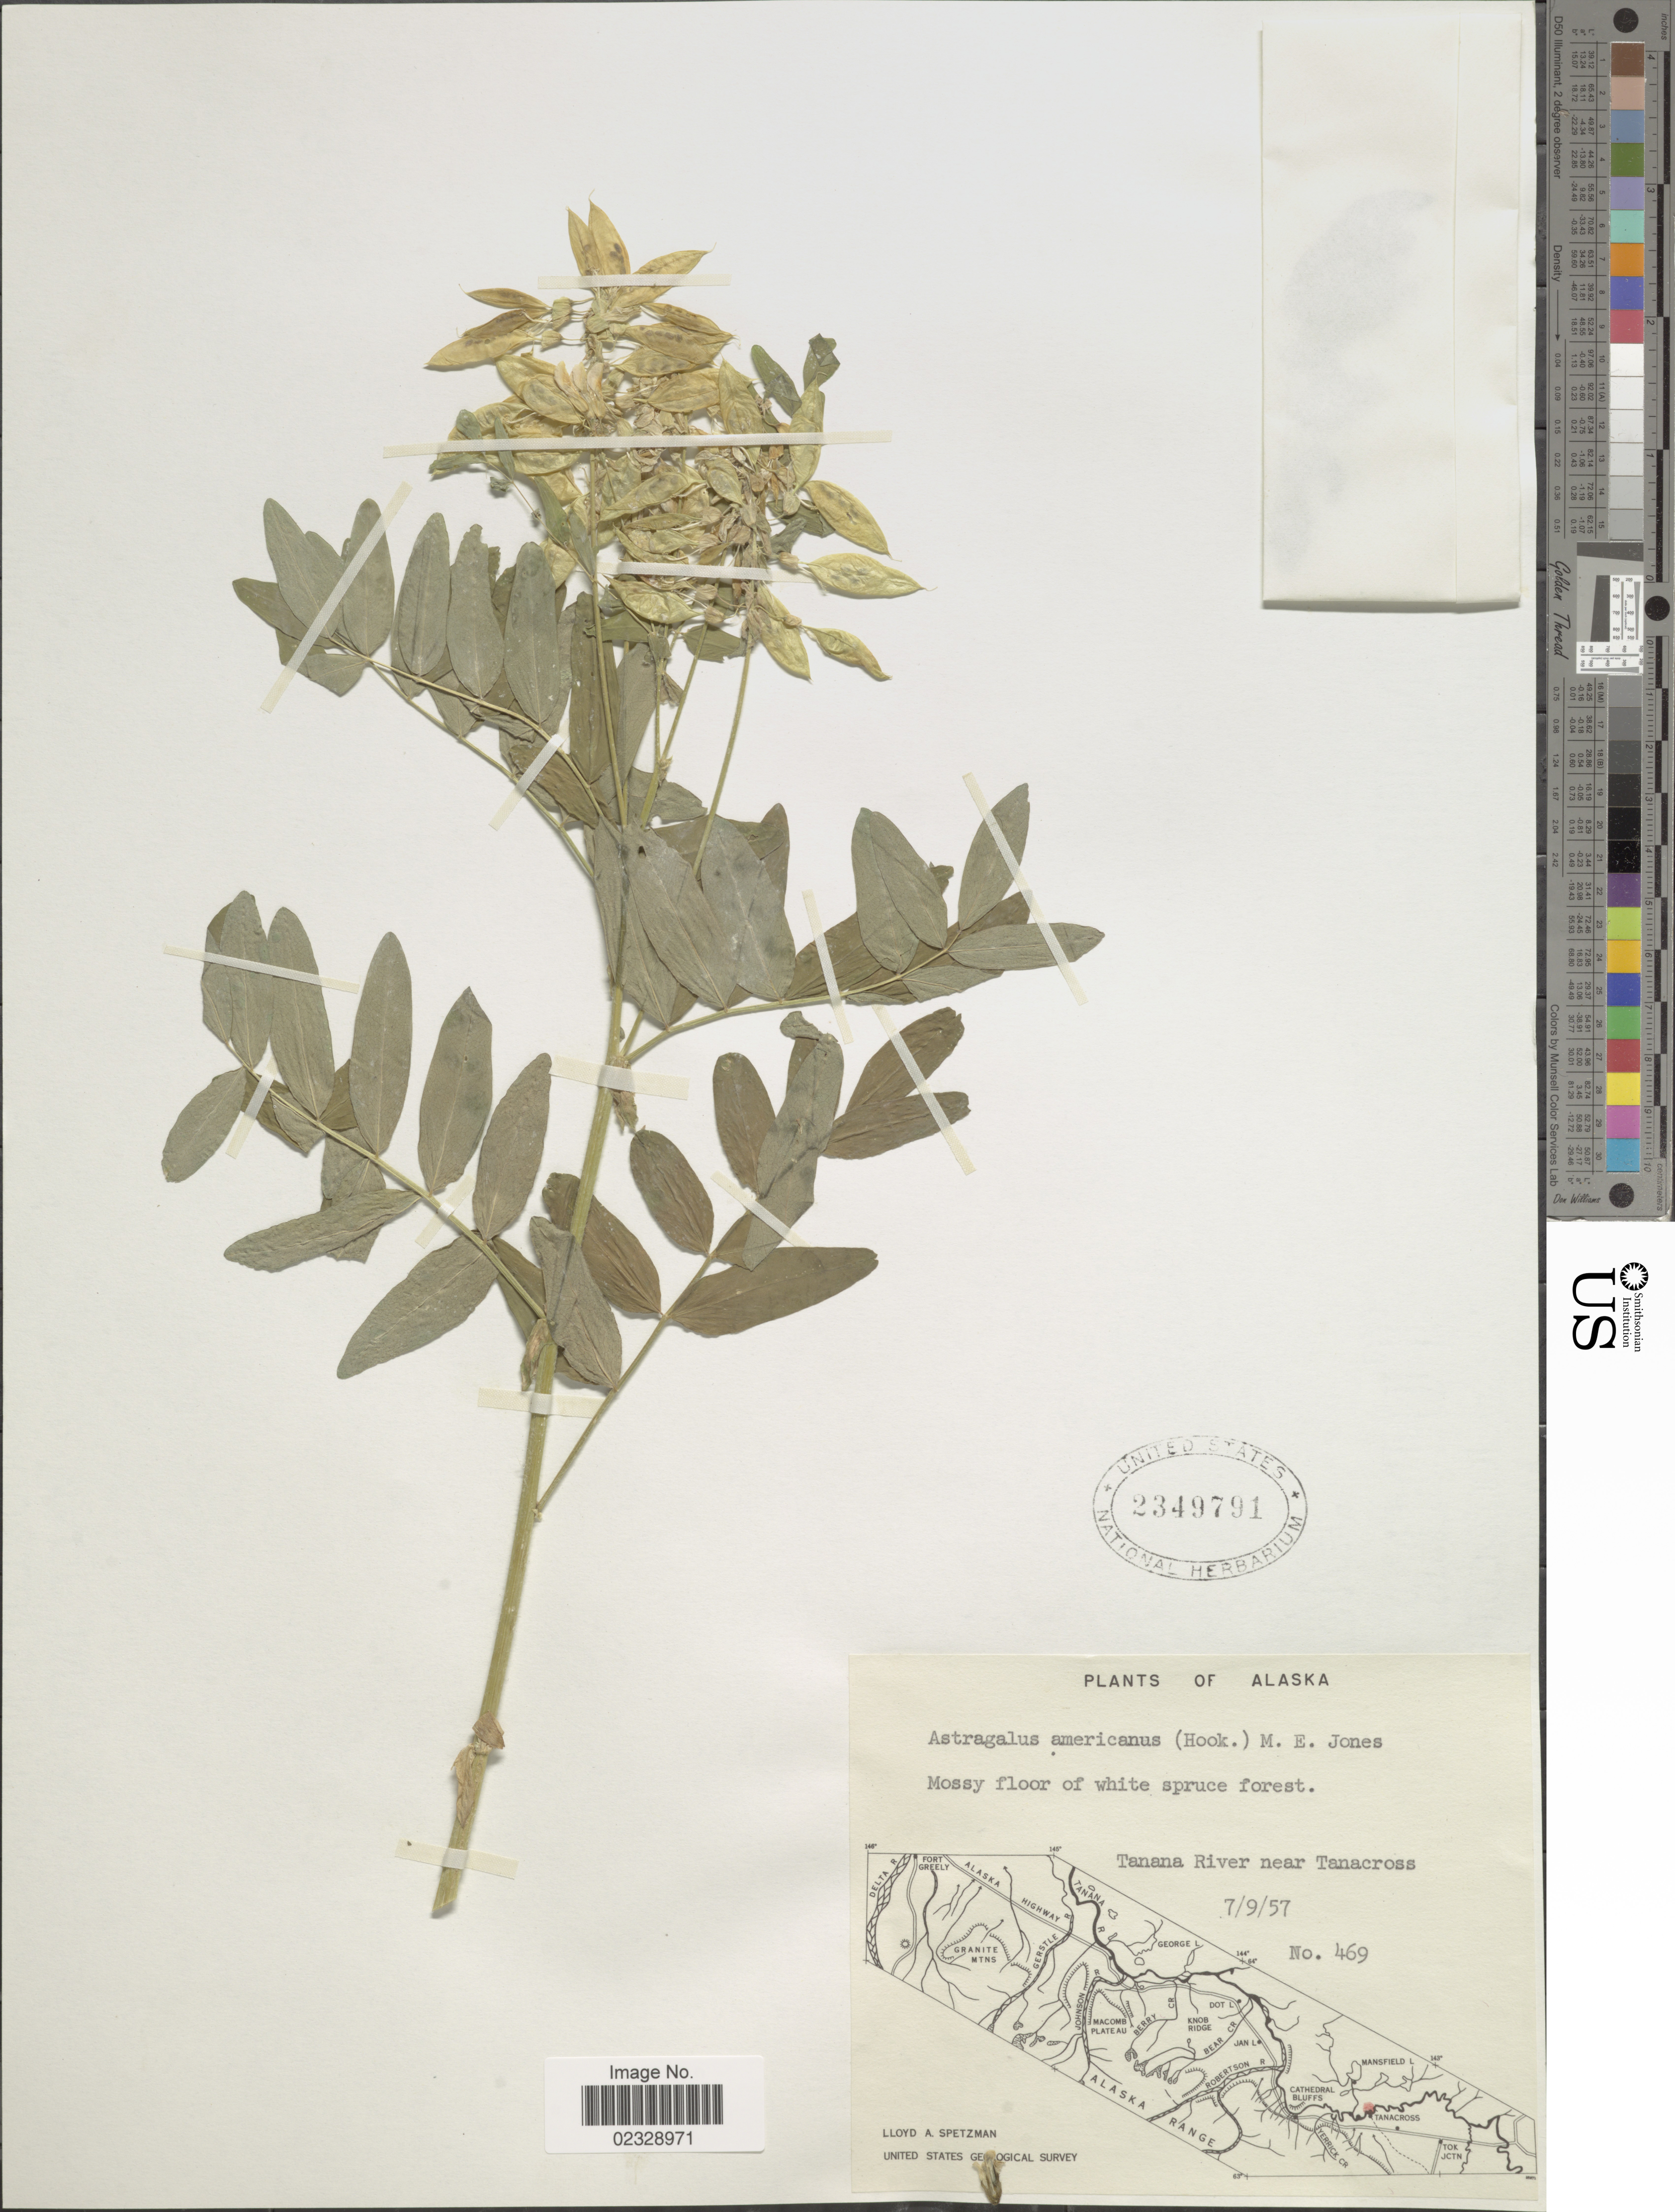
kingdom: Plantae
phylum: Tracheophyta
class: Magnoliopsida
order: Fabales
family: Fabaceae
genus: Astragalus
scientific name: Astragalus americanus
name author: (Hook.) M.E. Jones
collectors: L. Spetzman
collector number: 469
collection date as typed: Transcribed d/m/y: 9/7/57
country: United States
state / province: Alaska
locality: Mossy floor of white spruce forest, Tanana River near Tanacross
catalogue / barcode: US 2349791